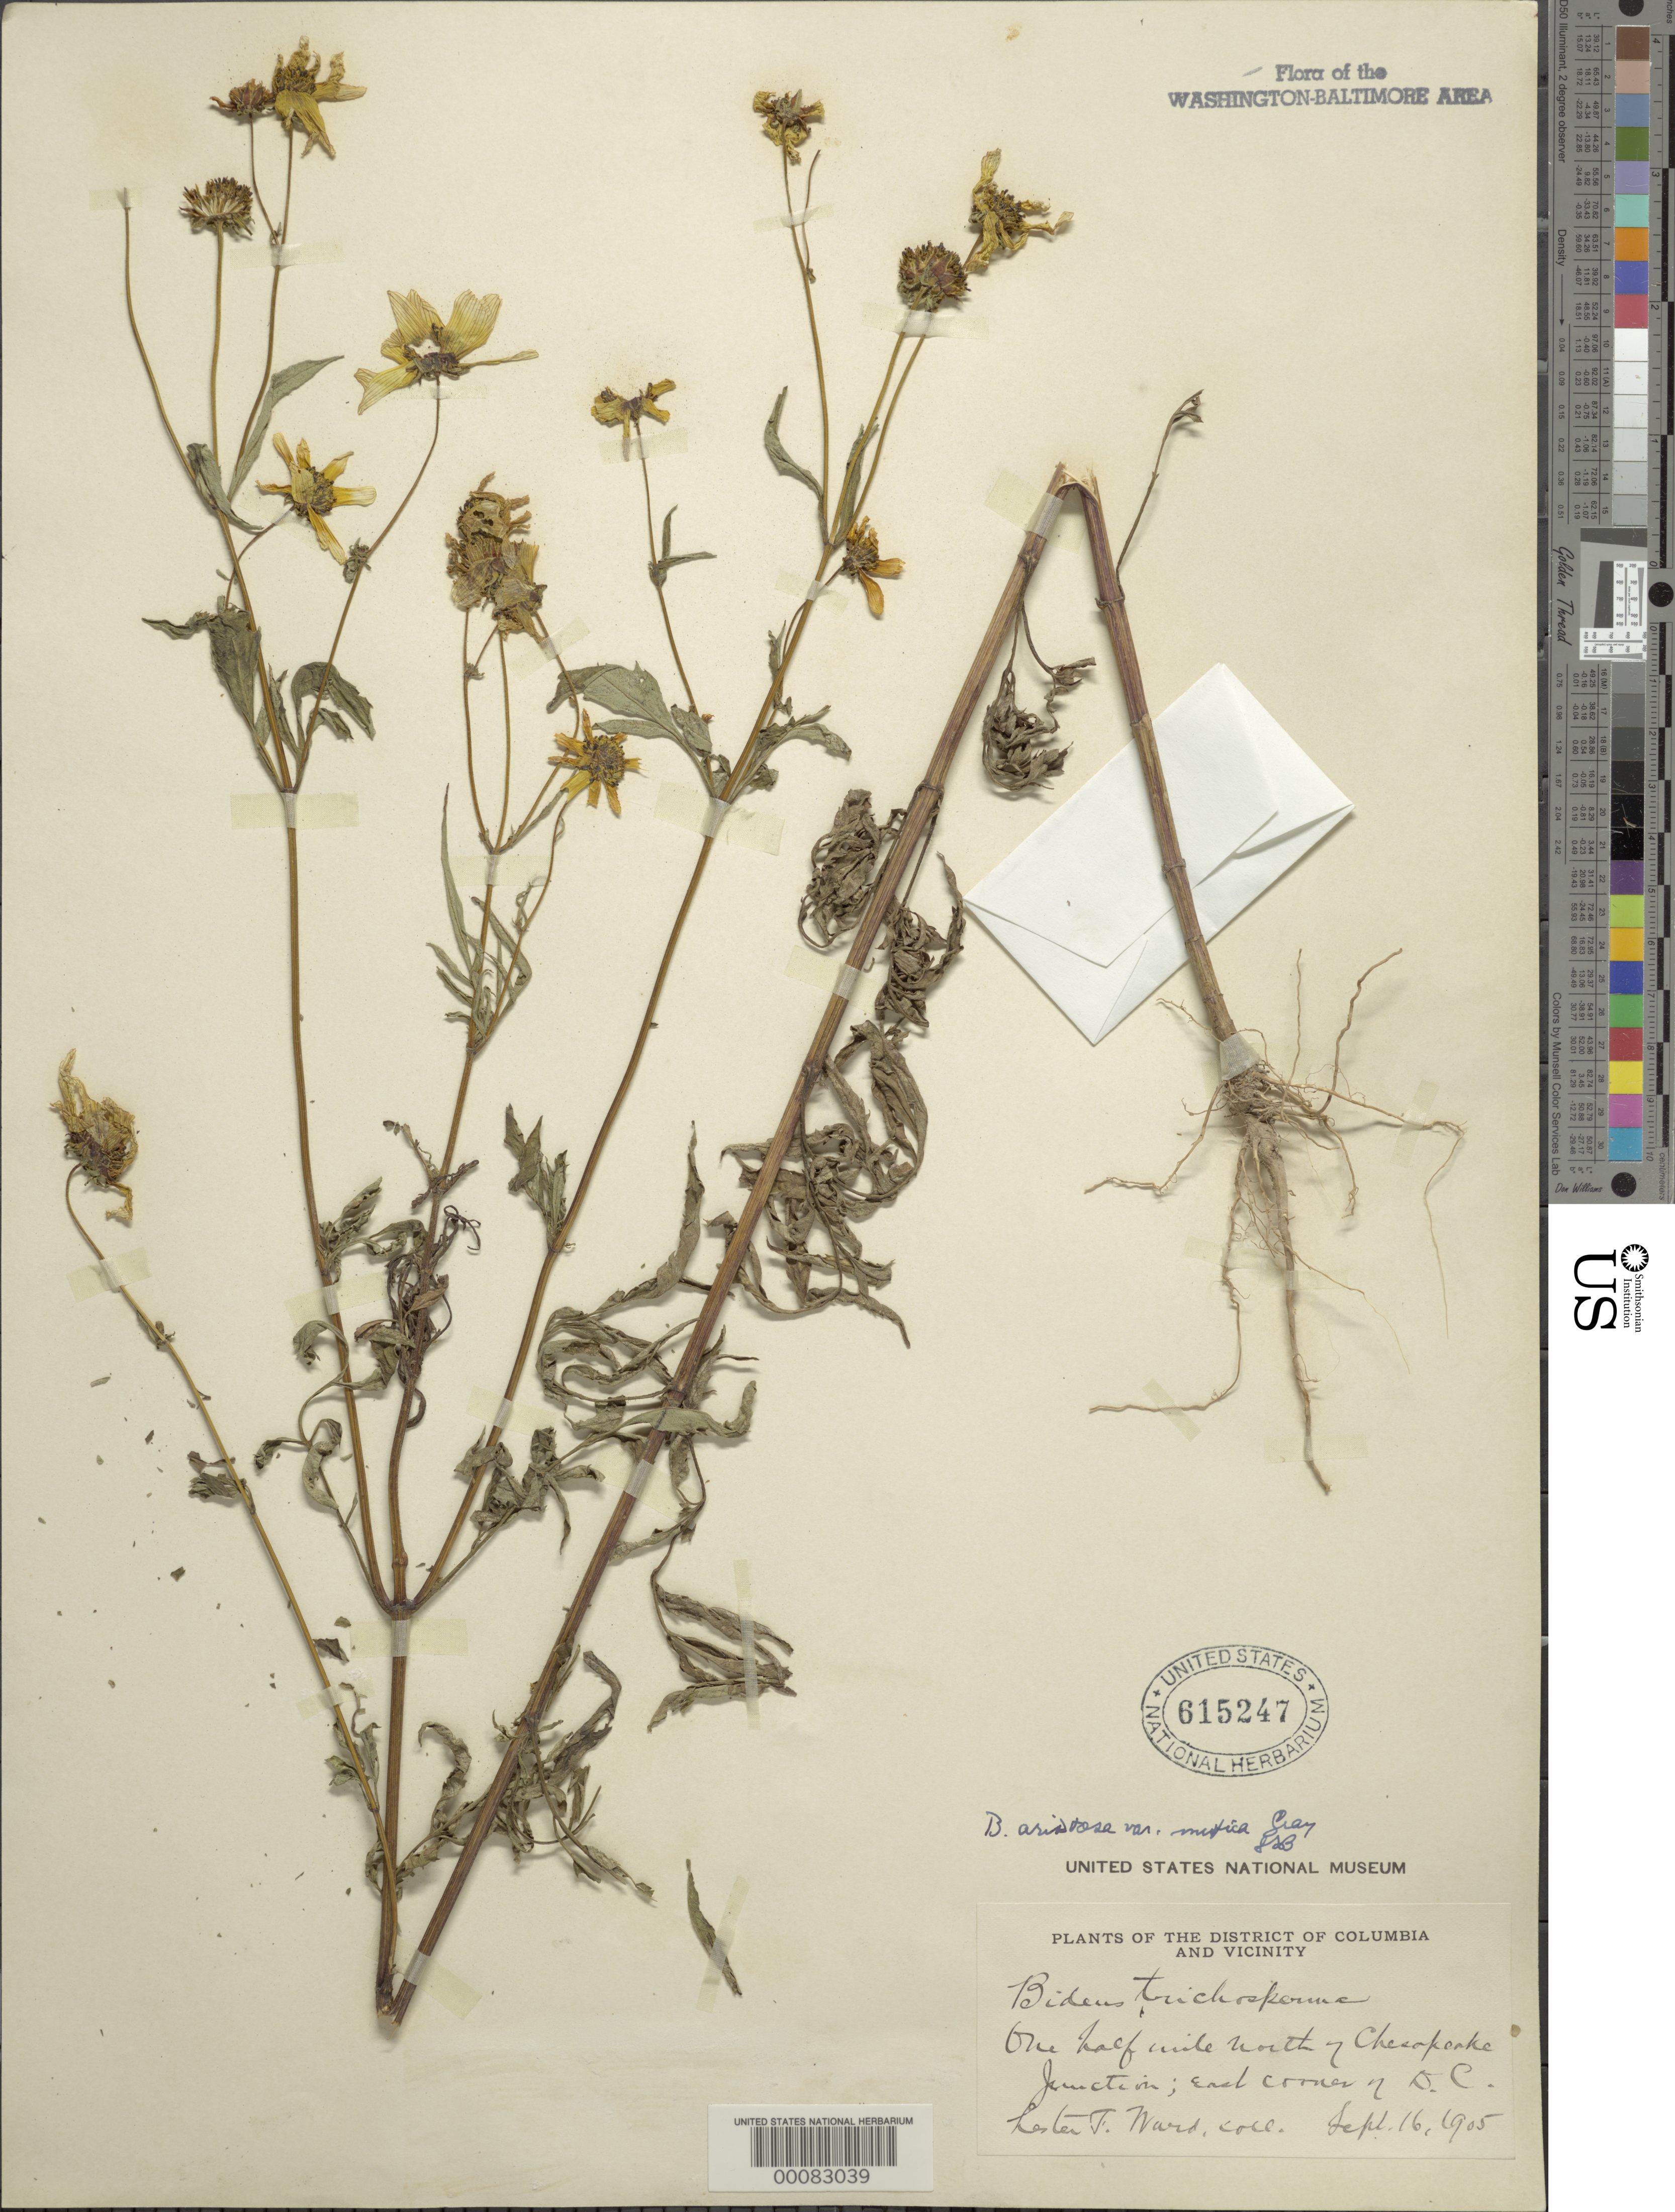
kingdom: Plantae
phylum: Tracheophyta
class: Magnoliopsida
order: Asterales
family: Asteraceae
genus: Bidens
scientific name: Bidens aristosa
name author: (Michx.) Britton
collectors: L. F. Ward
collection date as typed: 16 Sep 1905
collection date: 1905-09-16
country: United States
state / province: Maryland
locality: North of Chesapeake Junction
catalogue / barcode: US 615247